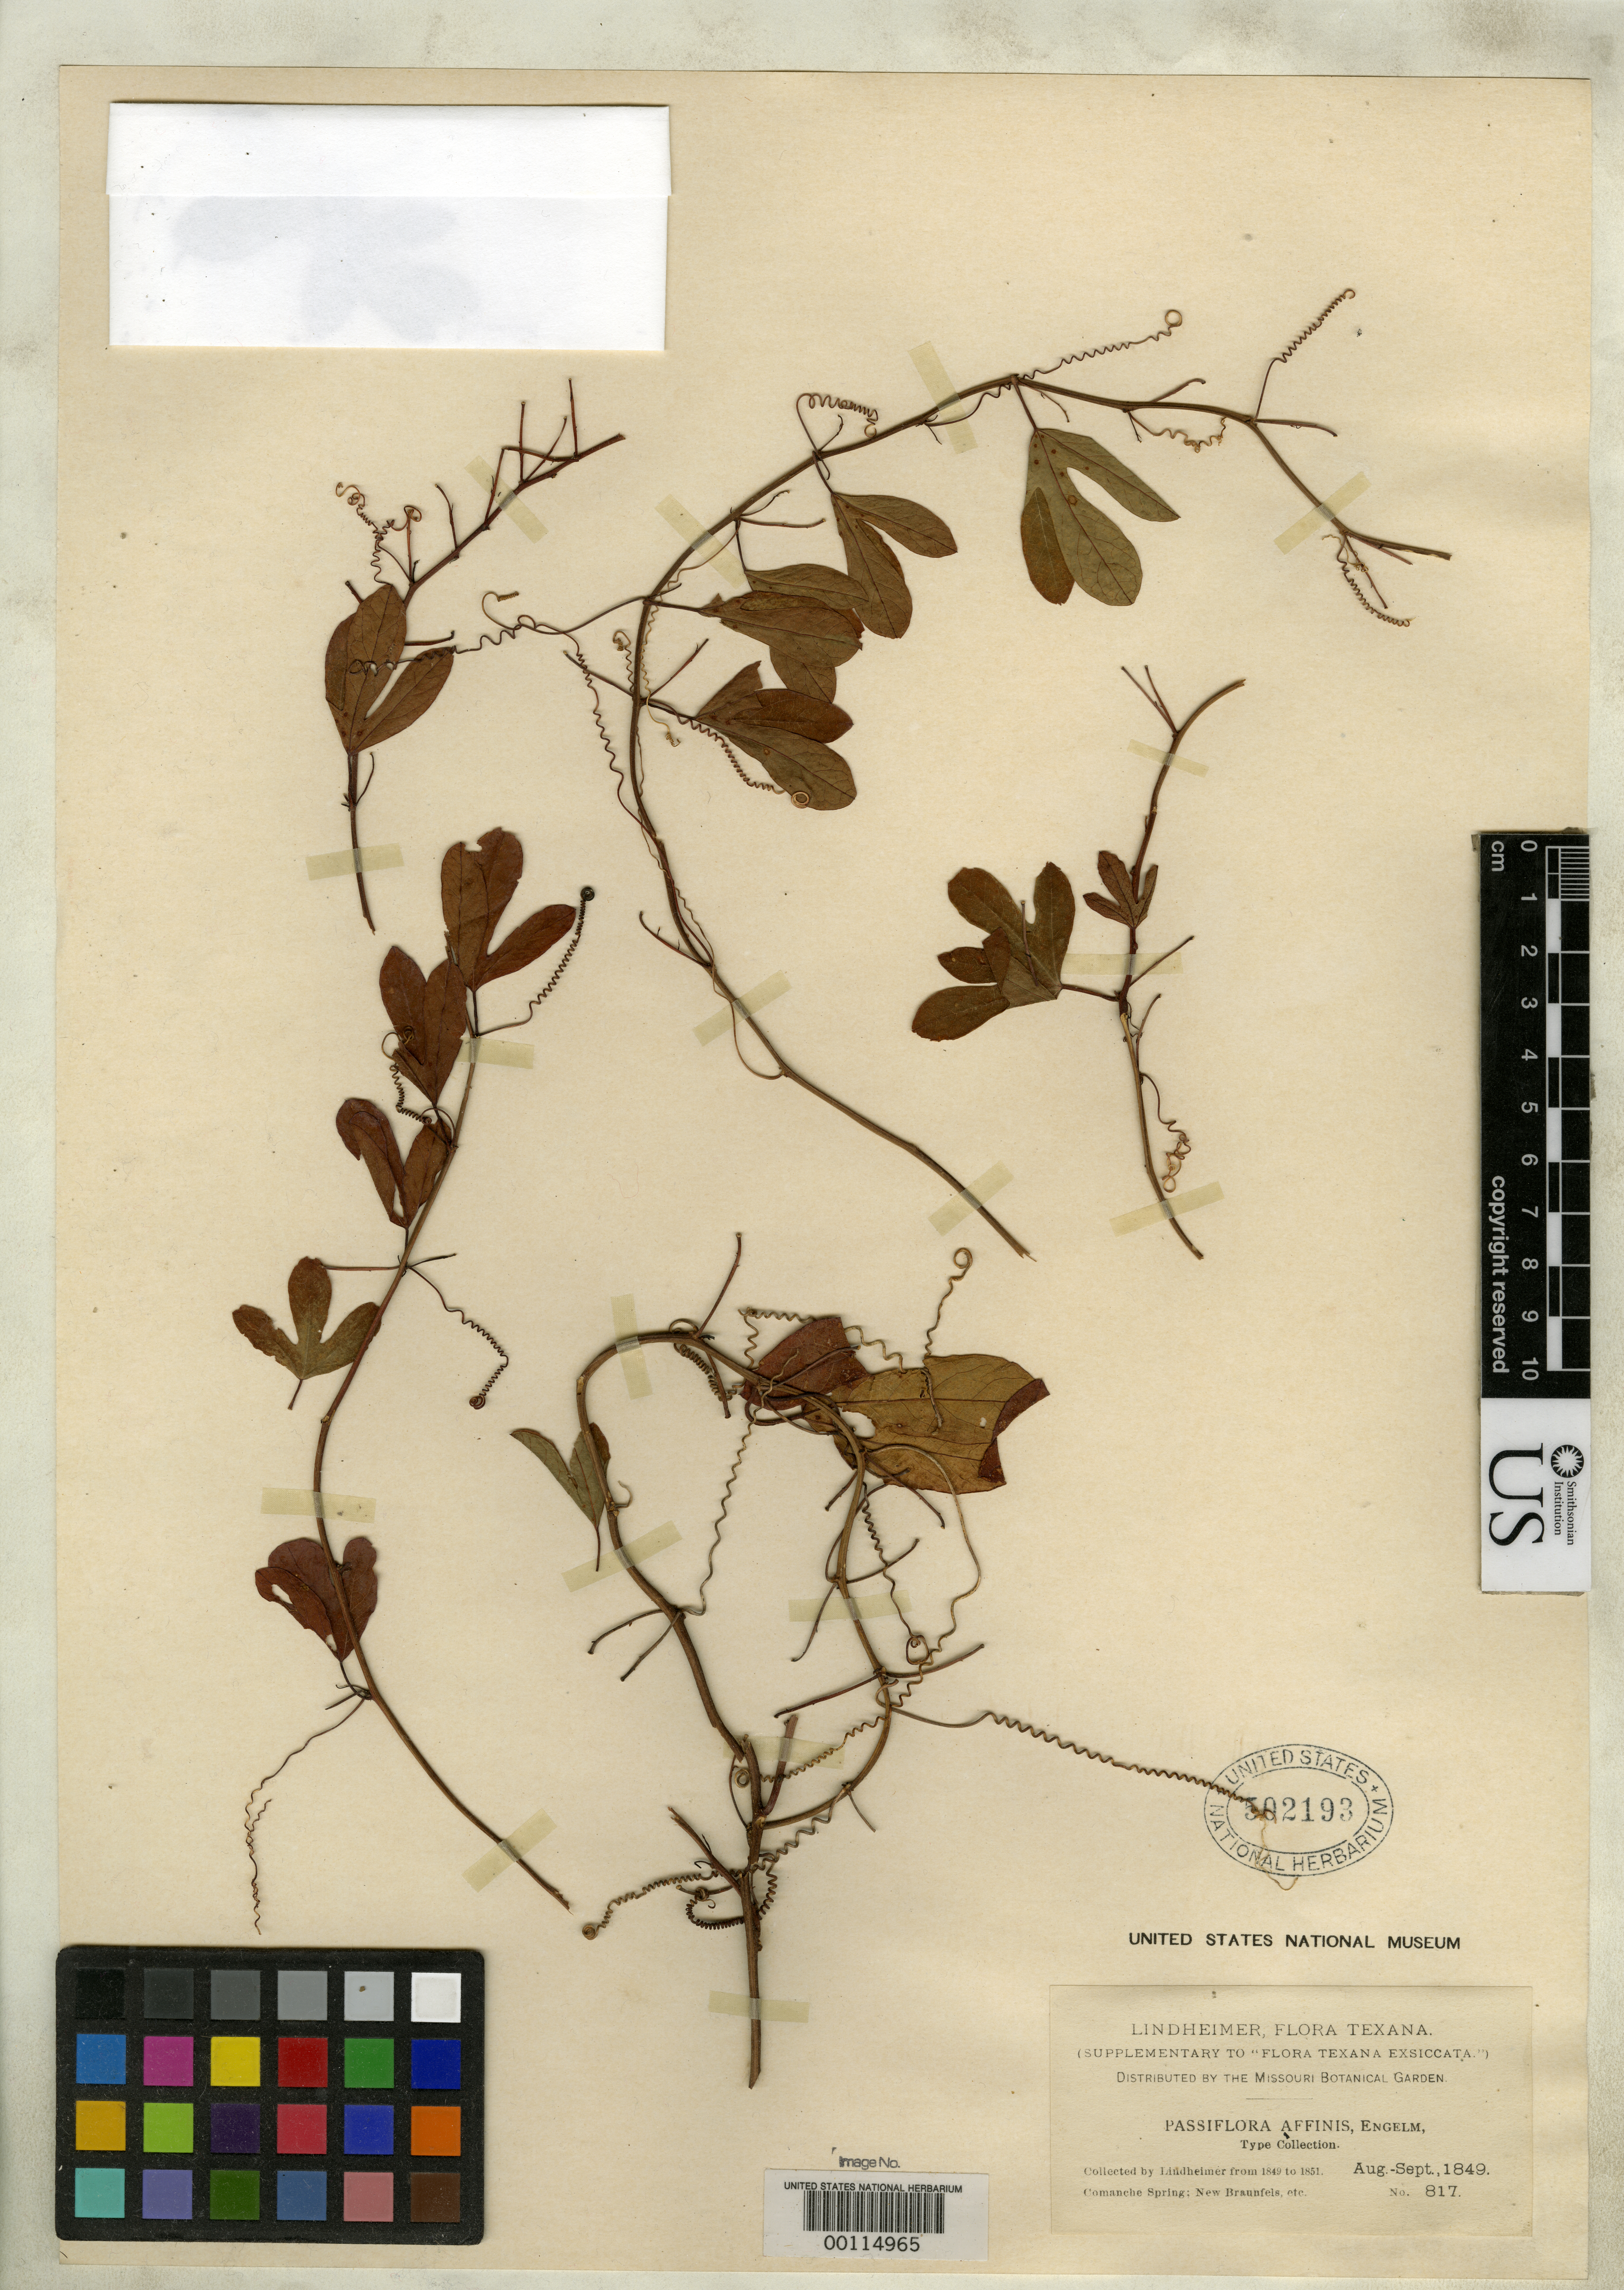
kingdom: Plantae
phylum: Tracheophyta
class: Magnoliopsida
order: Malpighiales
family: Passifloraceae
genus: Passiflora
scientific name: Passiflora affinis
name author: Engelm. ex A. Gray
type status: Isosyntype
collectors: F. J. Lindheimer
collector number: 817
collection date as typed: Aug 1849 to -- Sep 1849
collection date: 1849-08/1849-09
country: United States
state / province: Texas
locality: Comanche Spring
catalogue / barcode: US 502193